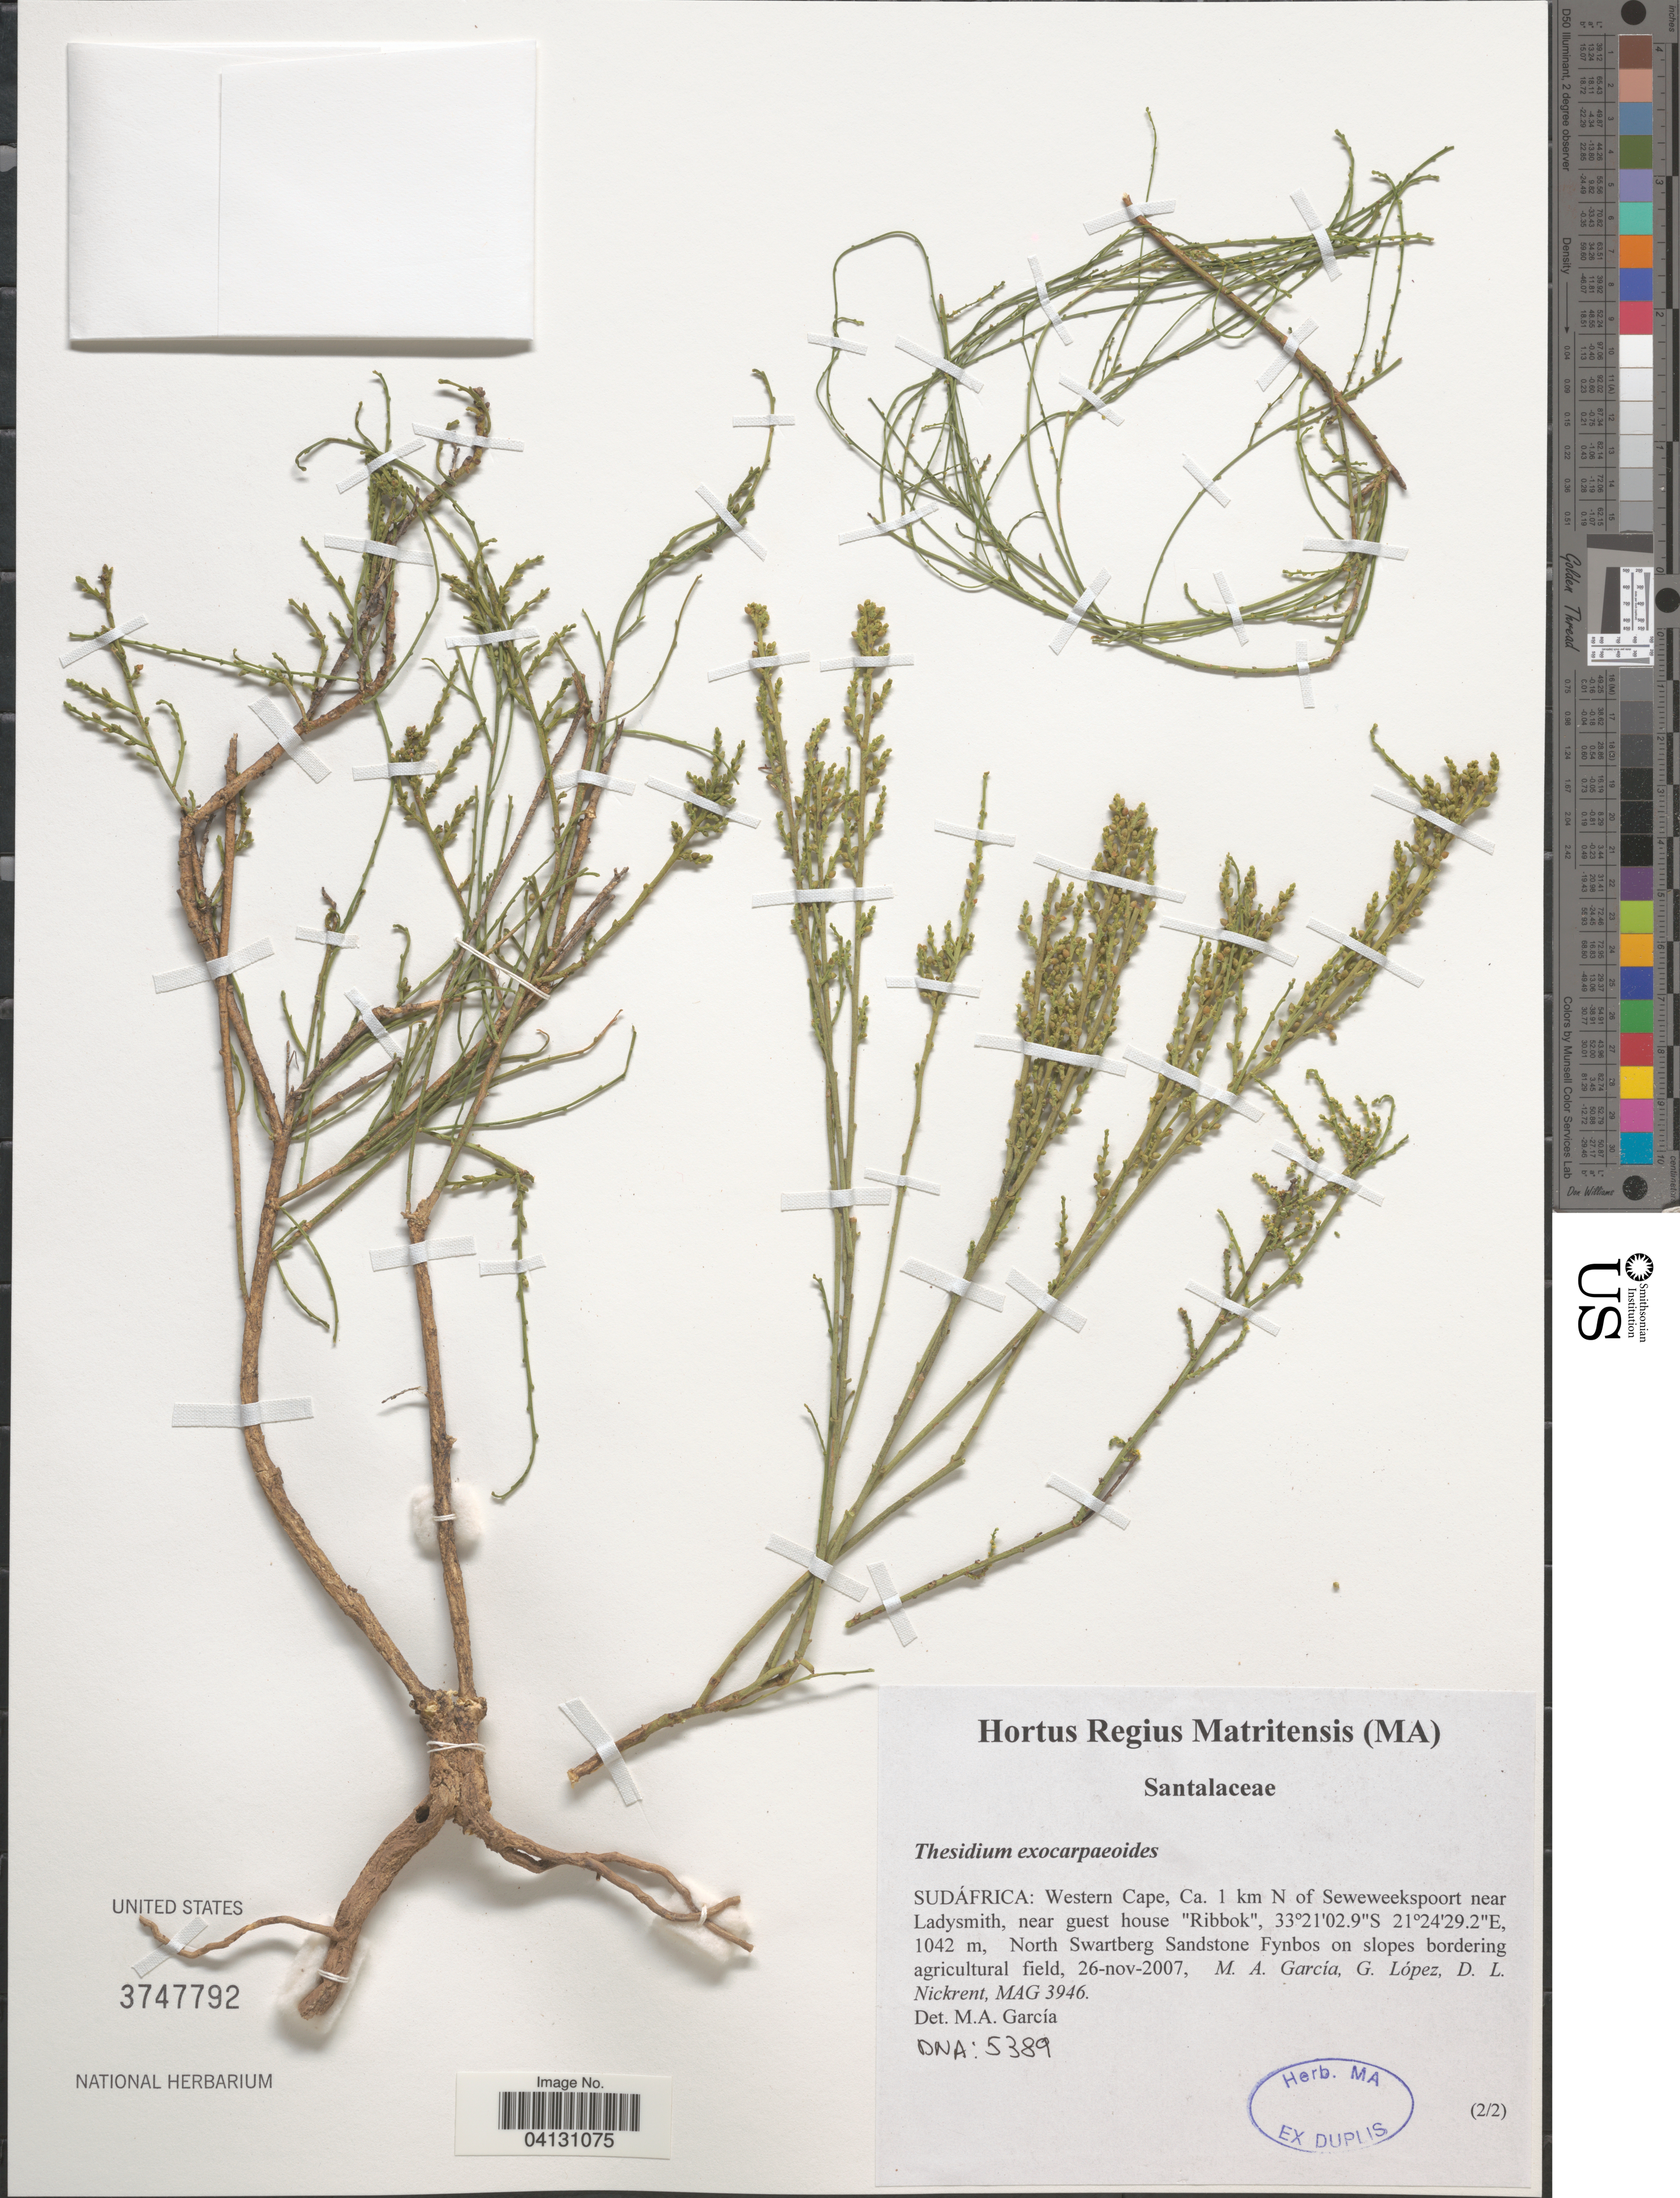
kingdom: Plantae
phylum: Tracheophyta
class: Magnoliopsida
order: Santalales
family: Thesiaceae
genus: Thesidium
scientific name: Thesidium exocarpaeoides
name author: Sond.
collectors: M. A. García, G. López & D. Nickrent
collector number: MAG3946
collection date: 2007-11-26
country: South Africa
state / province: Western Cape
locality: Sudáfrica: Ca. 1 km N of Seweweekspoort near Ladysmith, near guest house "Ribbok". North Swartberg Sandstone Fynbos on slopes bordering agricultural field.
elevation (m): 1042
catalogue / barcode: US 3747792